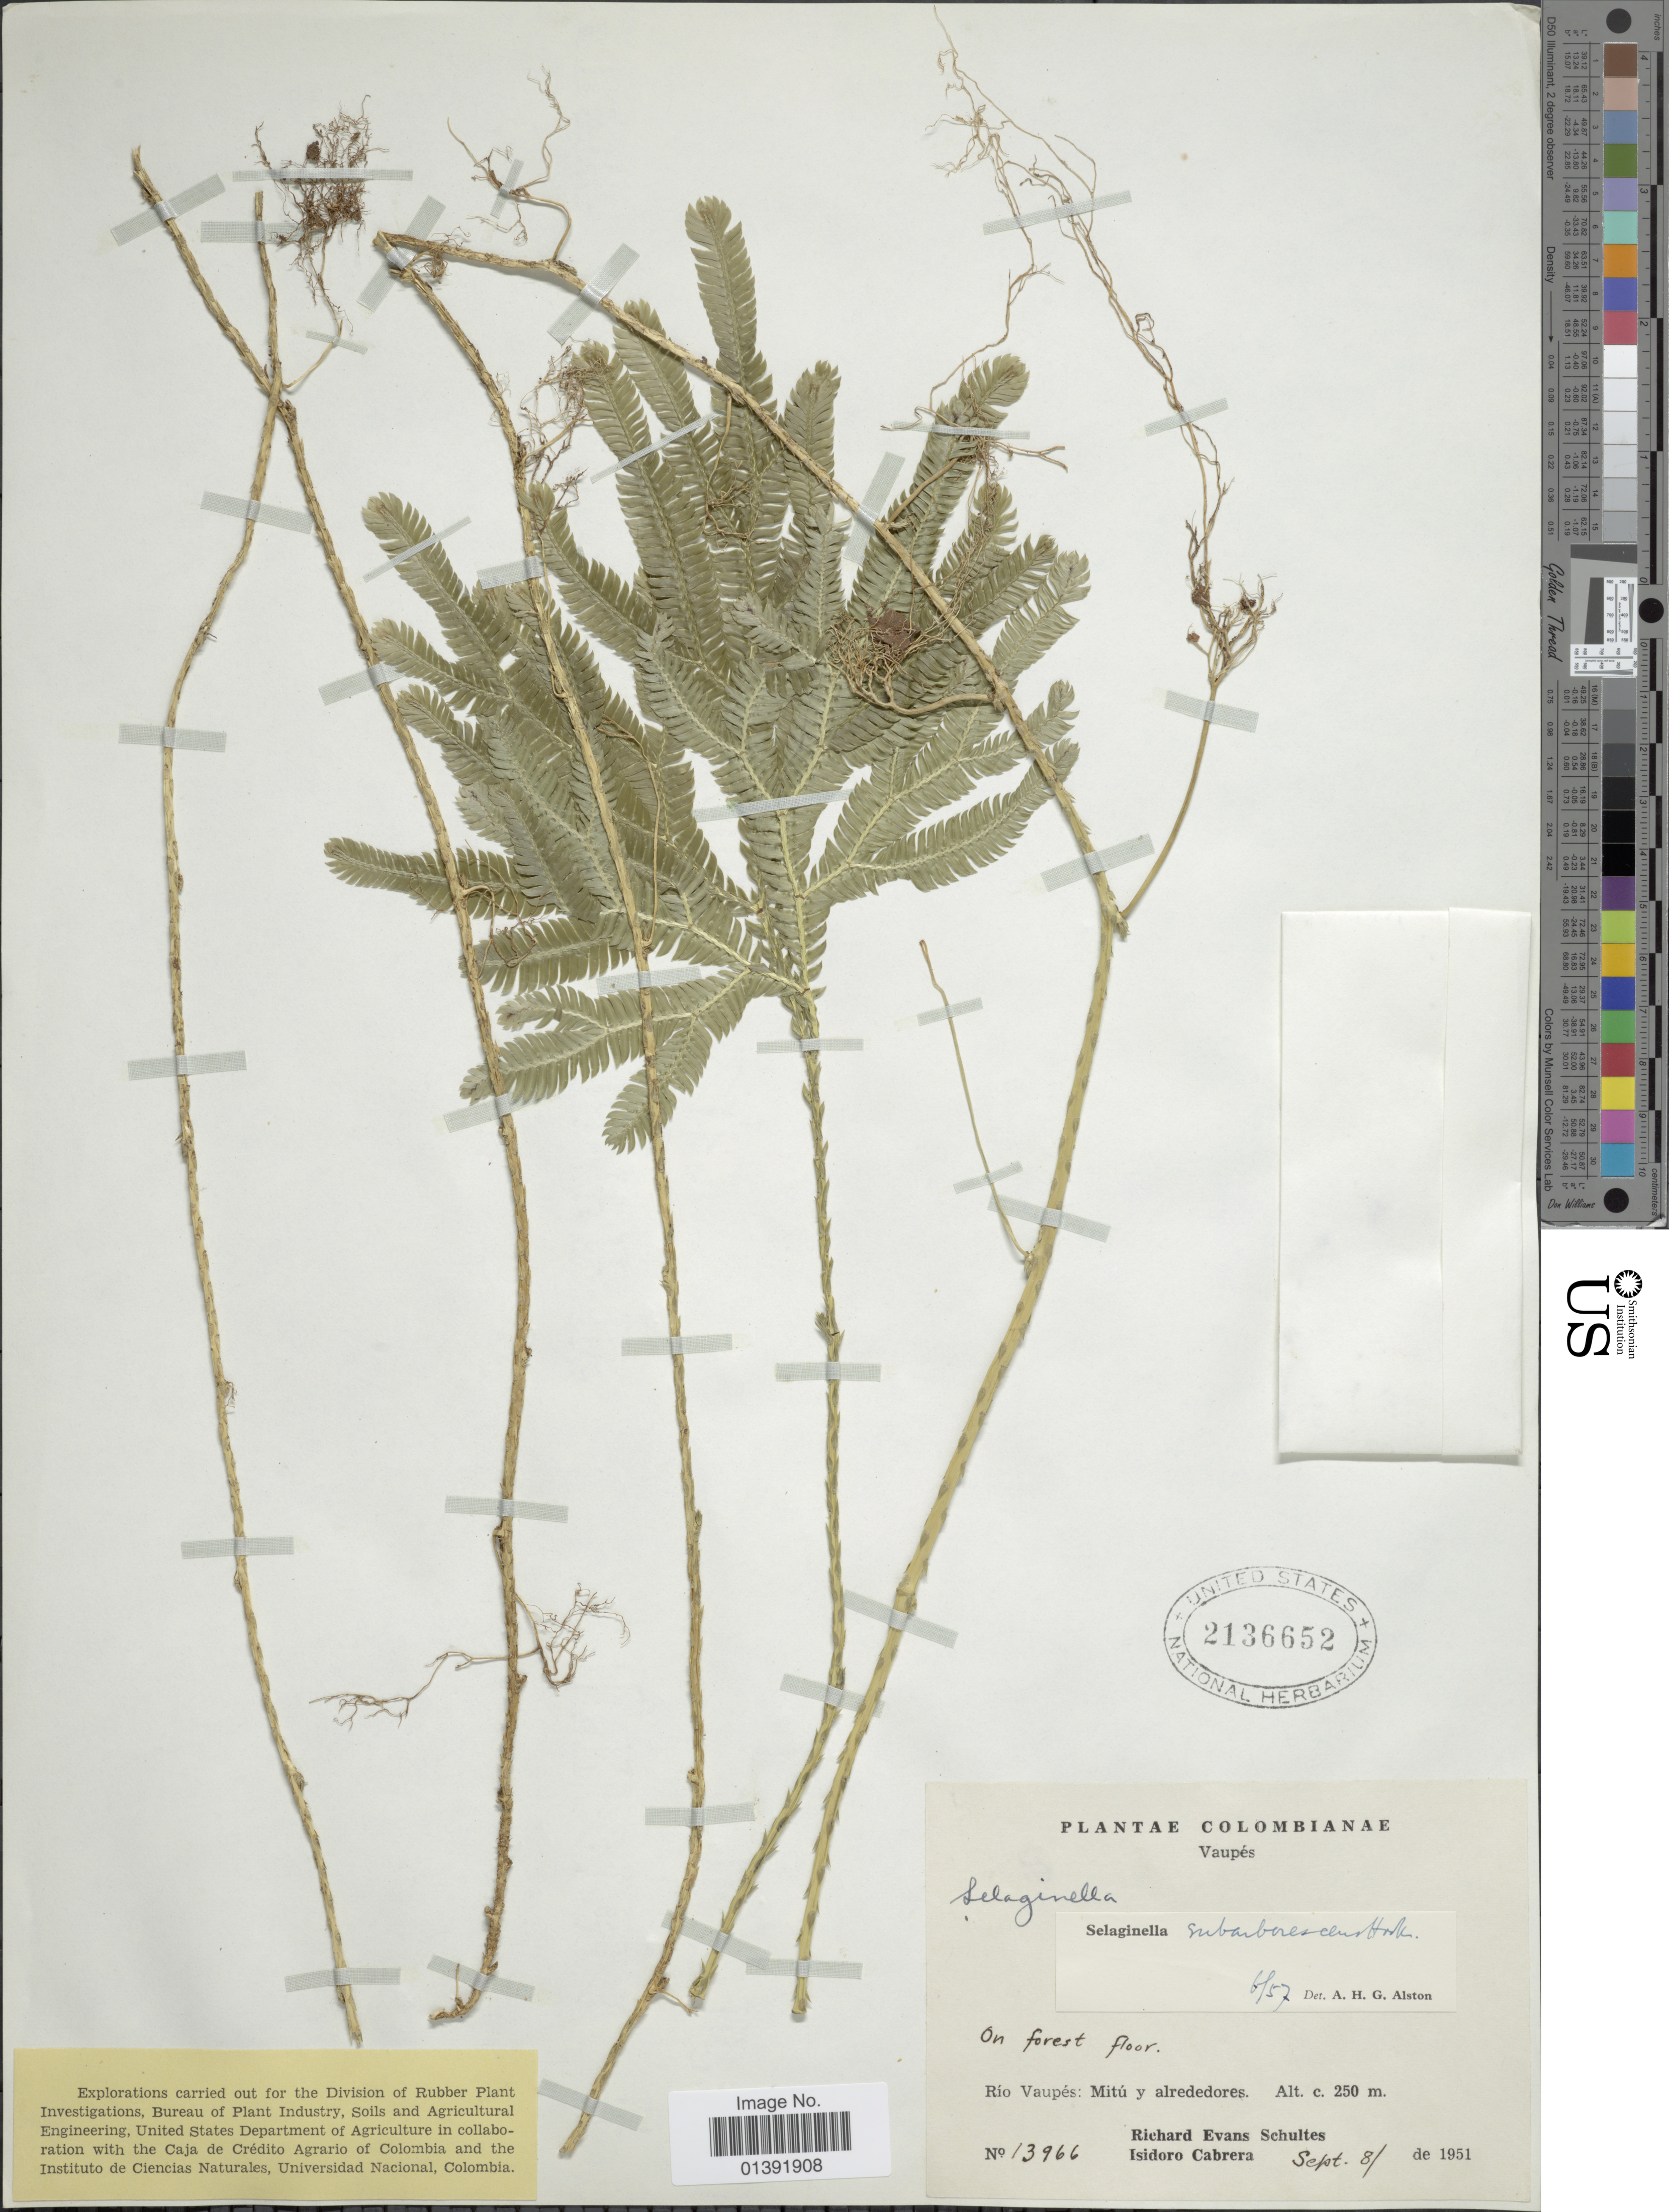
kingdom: Plantae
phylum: Tracheophyta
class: Lycopodiopsida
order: Selaginellales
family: Selaginellaceae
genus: Selaginella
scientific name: Selaginella subarborescens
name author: Hook.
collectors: R. E. Schultes & I. Cabrera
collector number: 13966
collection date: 1951-09-08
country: Colombia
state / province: Vaupés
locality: Rio Vaupes: Mitu y alrededores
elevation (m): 250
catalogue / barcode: US 2136652